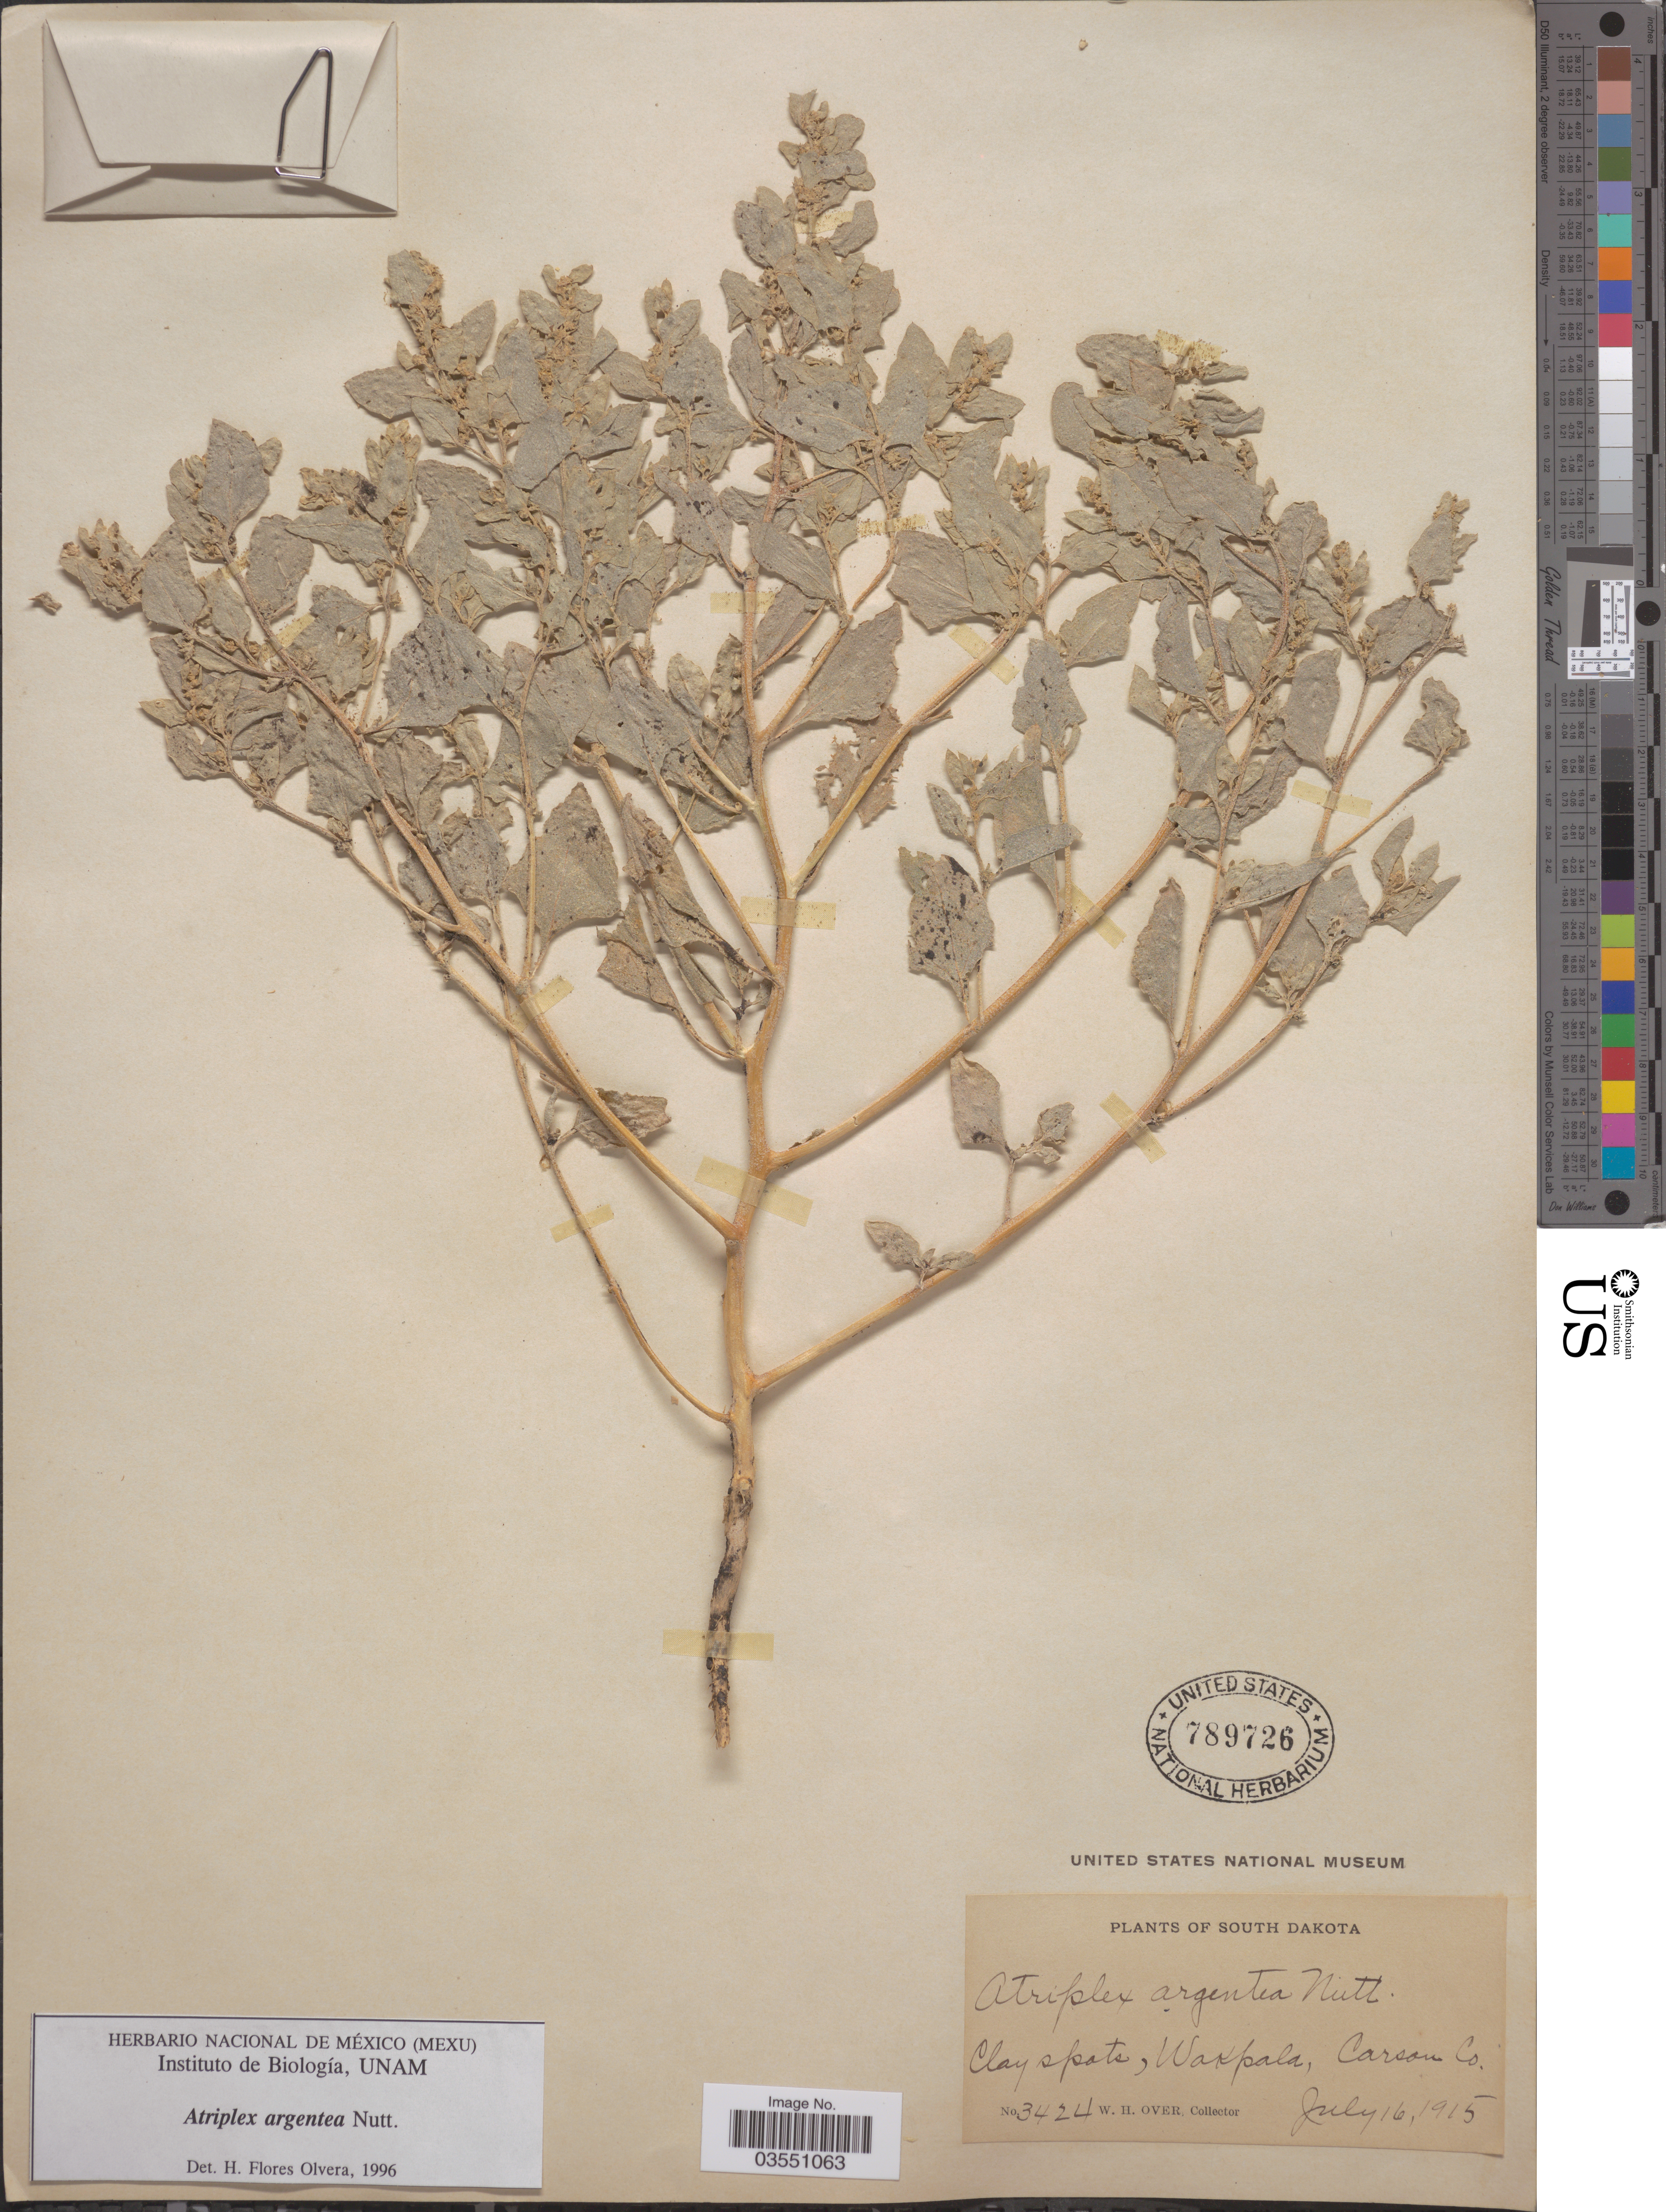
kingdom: Plantae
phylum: Tracheophyta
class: Magnoliopsida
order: Caryophyllales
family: Amaranthaceae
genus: Atriplex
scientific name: Atriplex argentea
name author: Nutt.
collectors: W. Over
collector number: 3424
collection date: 1915-07-16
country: United States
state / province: South Dakota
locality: Wakpala, Carson Co.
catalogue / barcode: US 789726